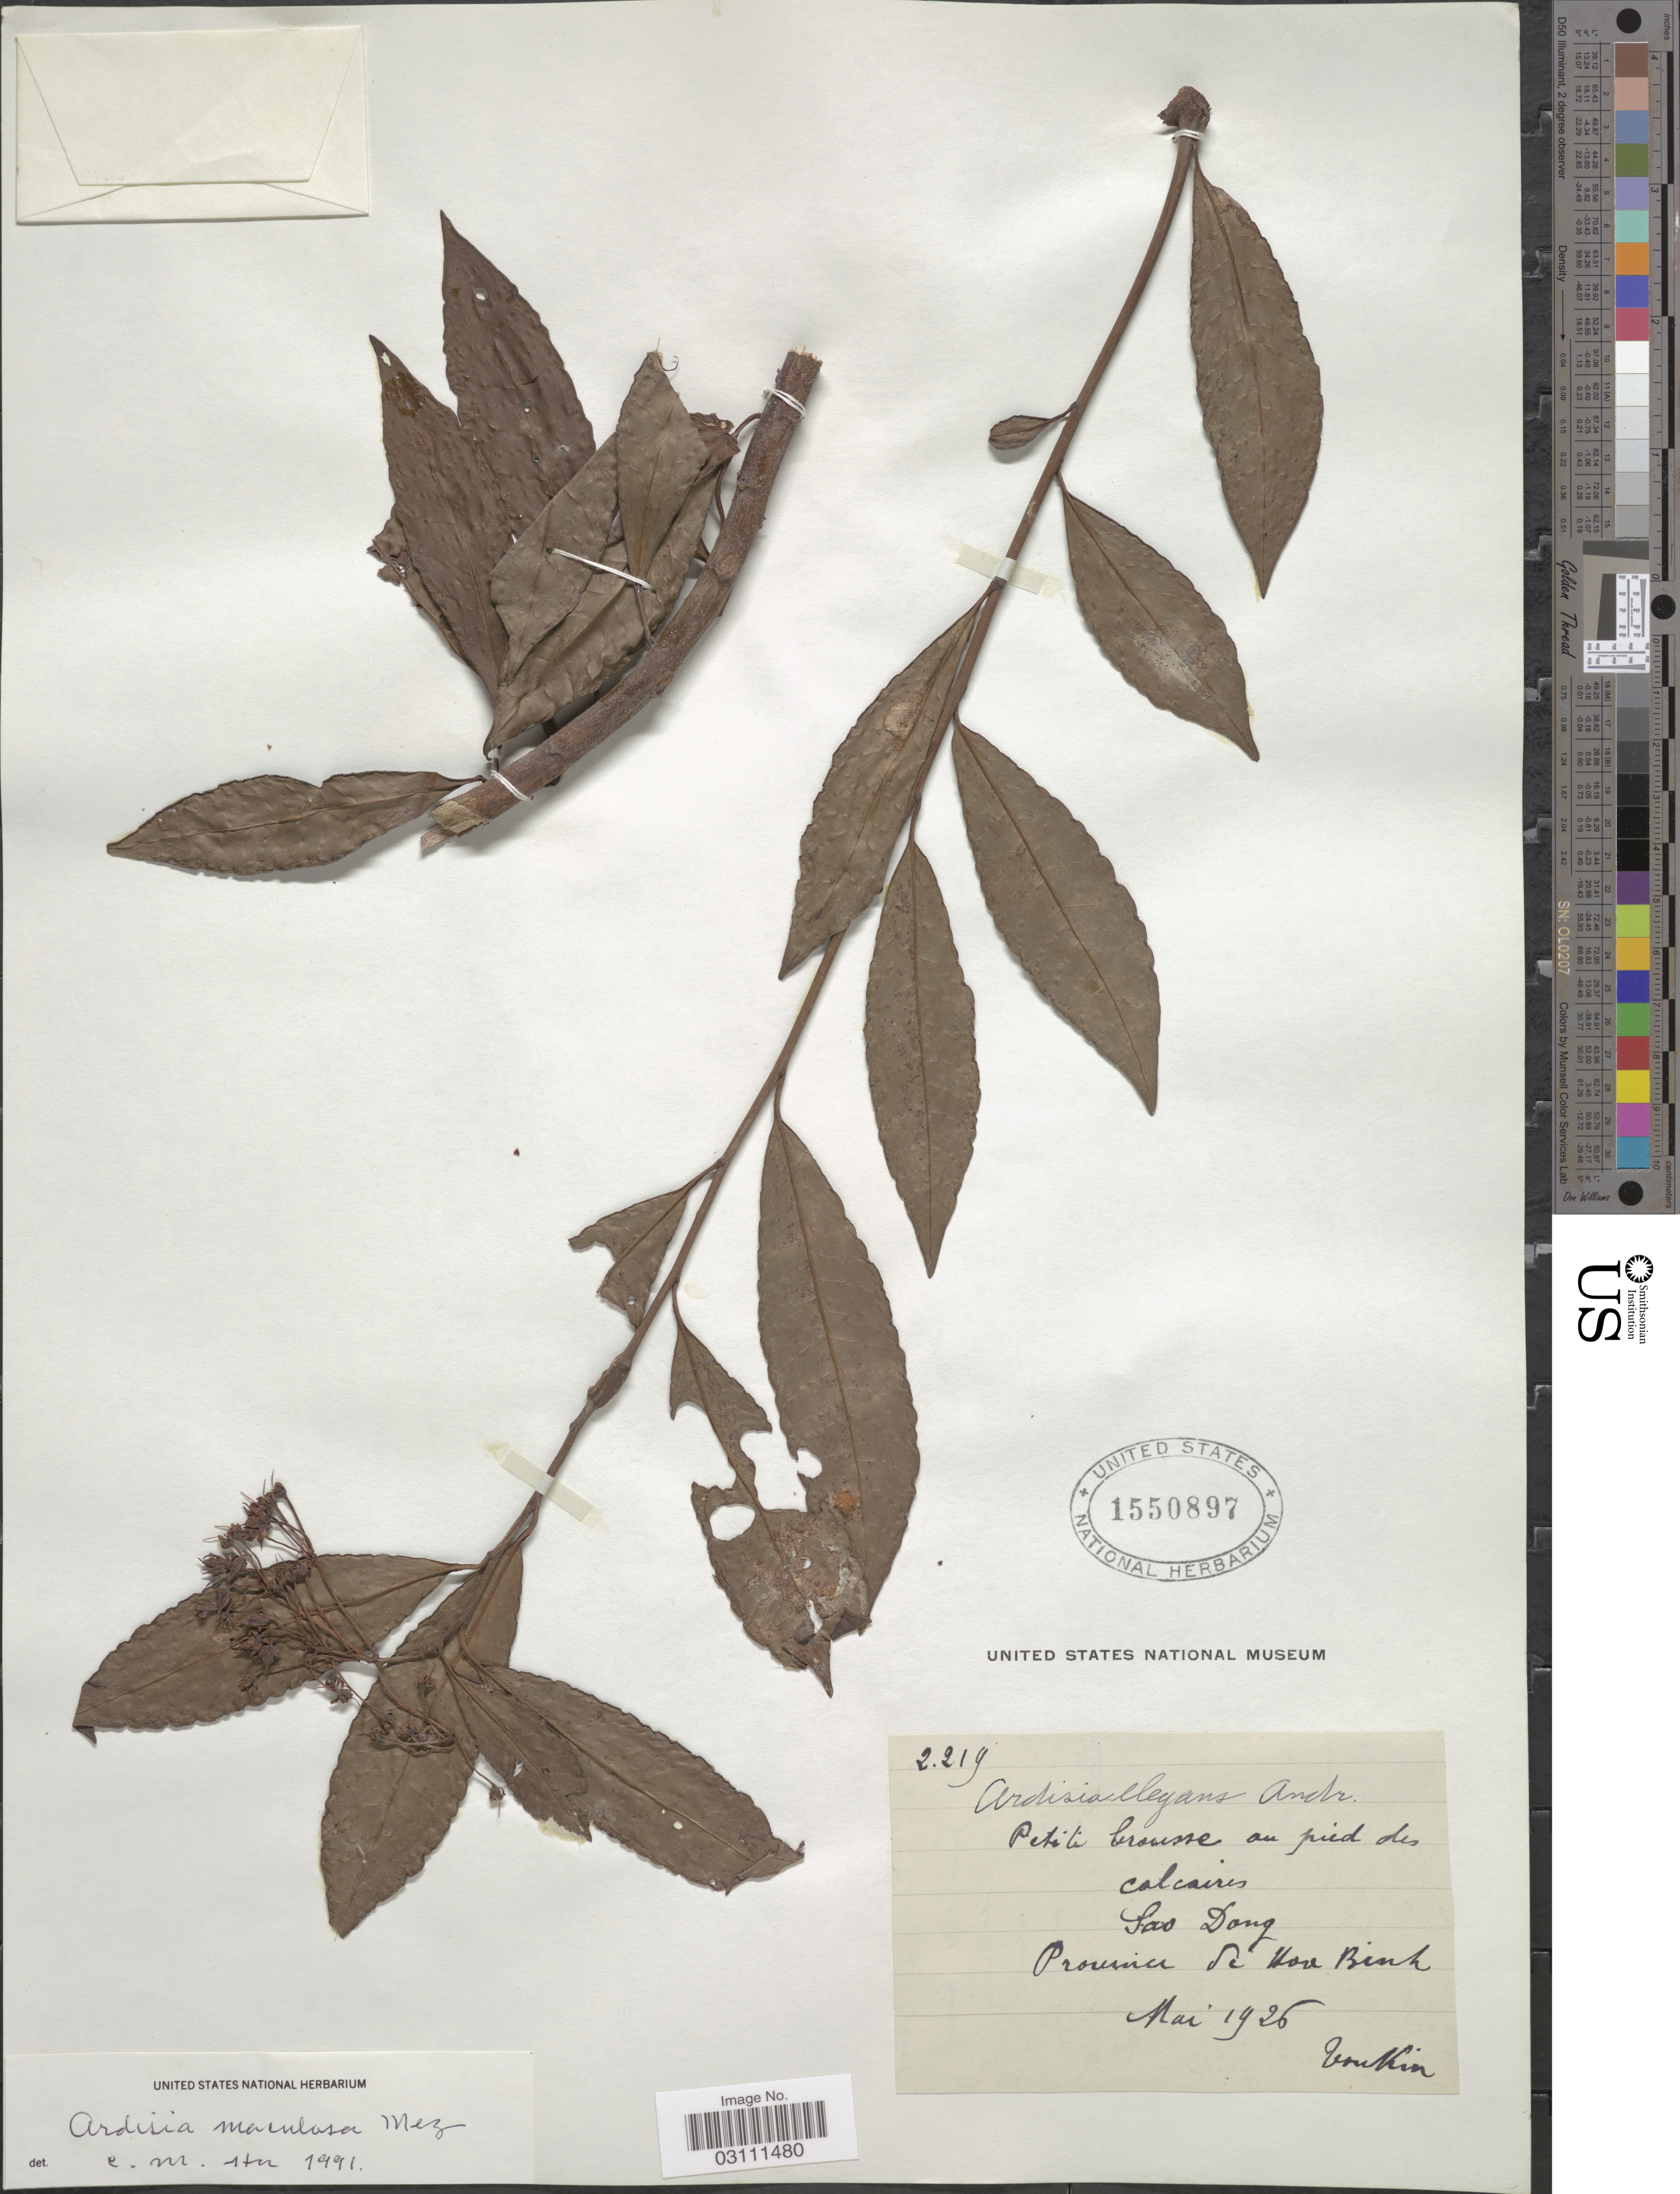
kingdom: Plantae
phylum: Tracheophyta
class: Magnoliopsida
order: Ericales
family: Primulaceae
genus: Ardisia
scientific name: Ardisia elegans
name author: Andrews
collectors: A. Petelot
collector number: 2219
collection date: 1926-05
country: Vietnam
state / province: Hoa Binh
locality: Sao Dong, Province de Hoa Binh.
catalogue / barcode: US 1550897